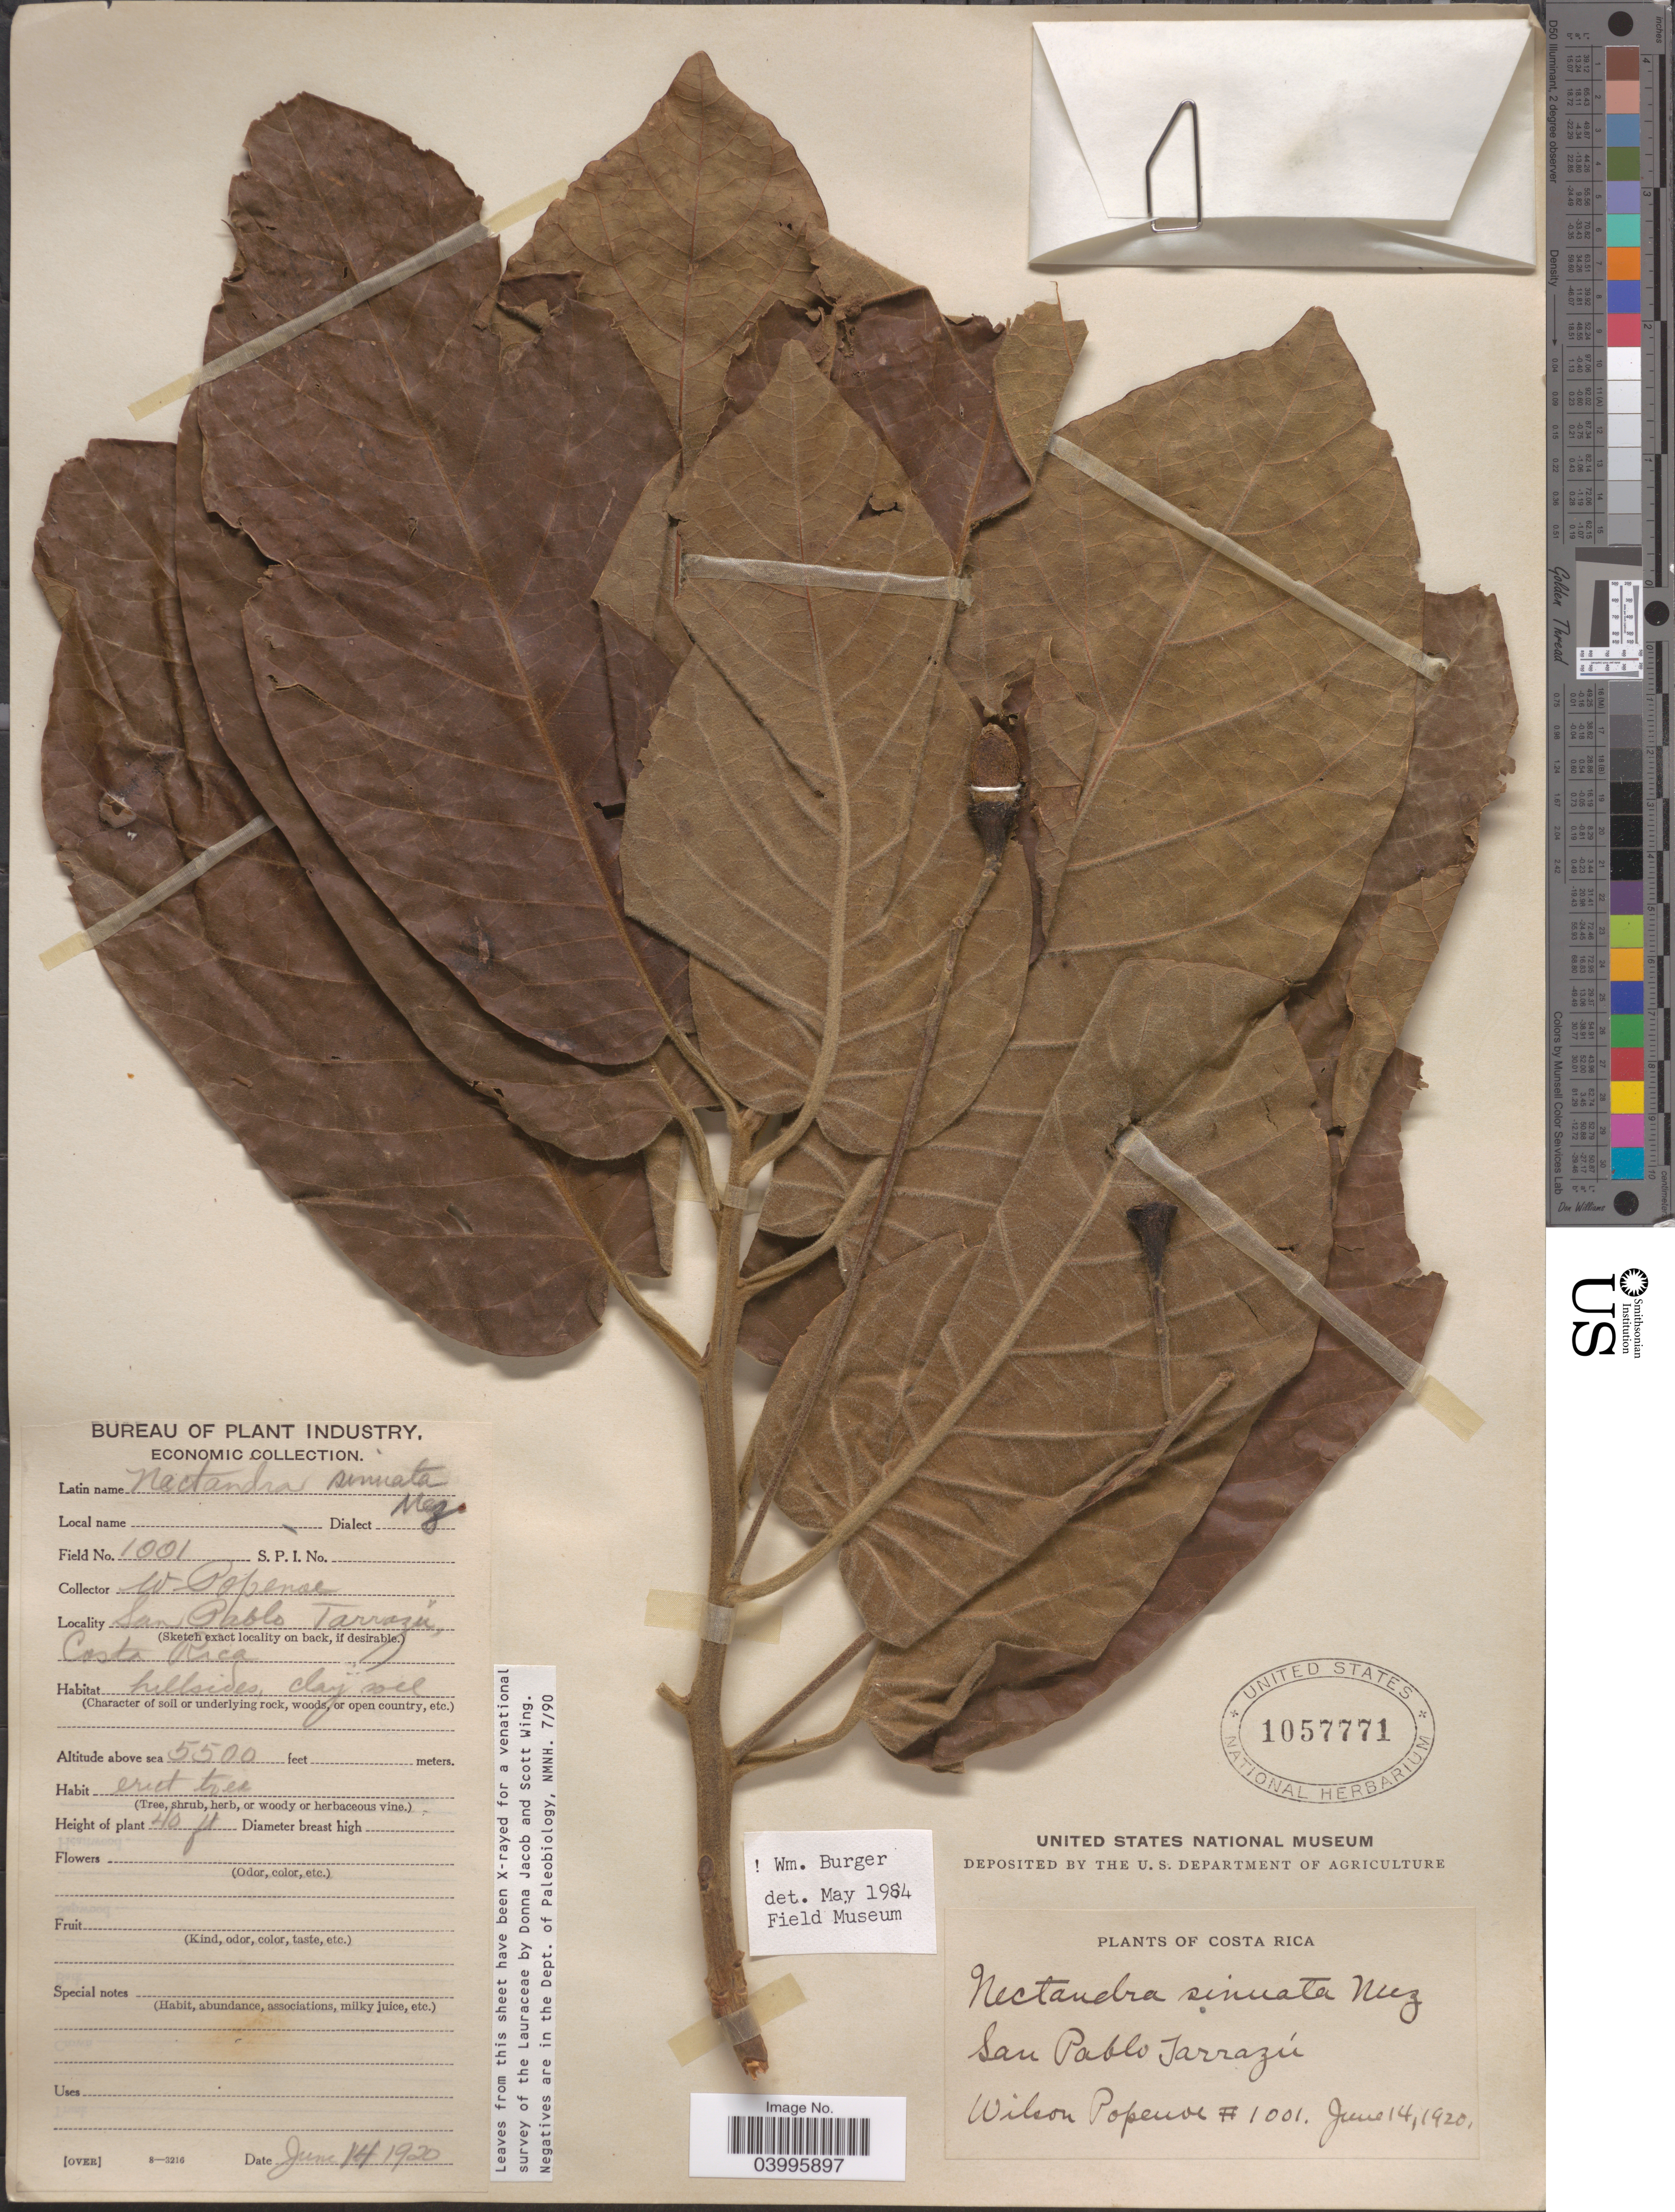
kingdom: Plantae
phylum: Tracheophyta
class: Magnoliopsida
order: Laurales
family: Lauraceae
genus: Ocotea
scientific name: Ocotea sinuata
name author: (Mez) Rohwer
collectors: F. Popenoe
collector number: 1001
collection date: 1920-06-14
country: Costa Rica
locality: San Pablo Tarrazú.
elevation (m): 1676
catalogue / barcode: US 1057771